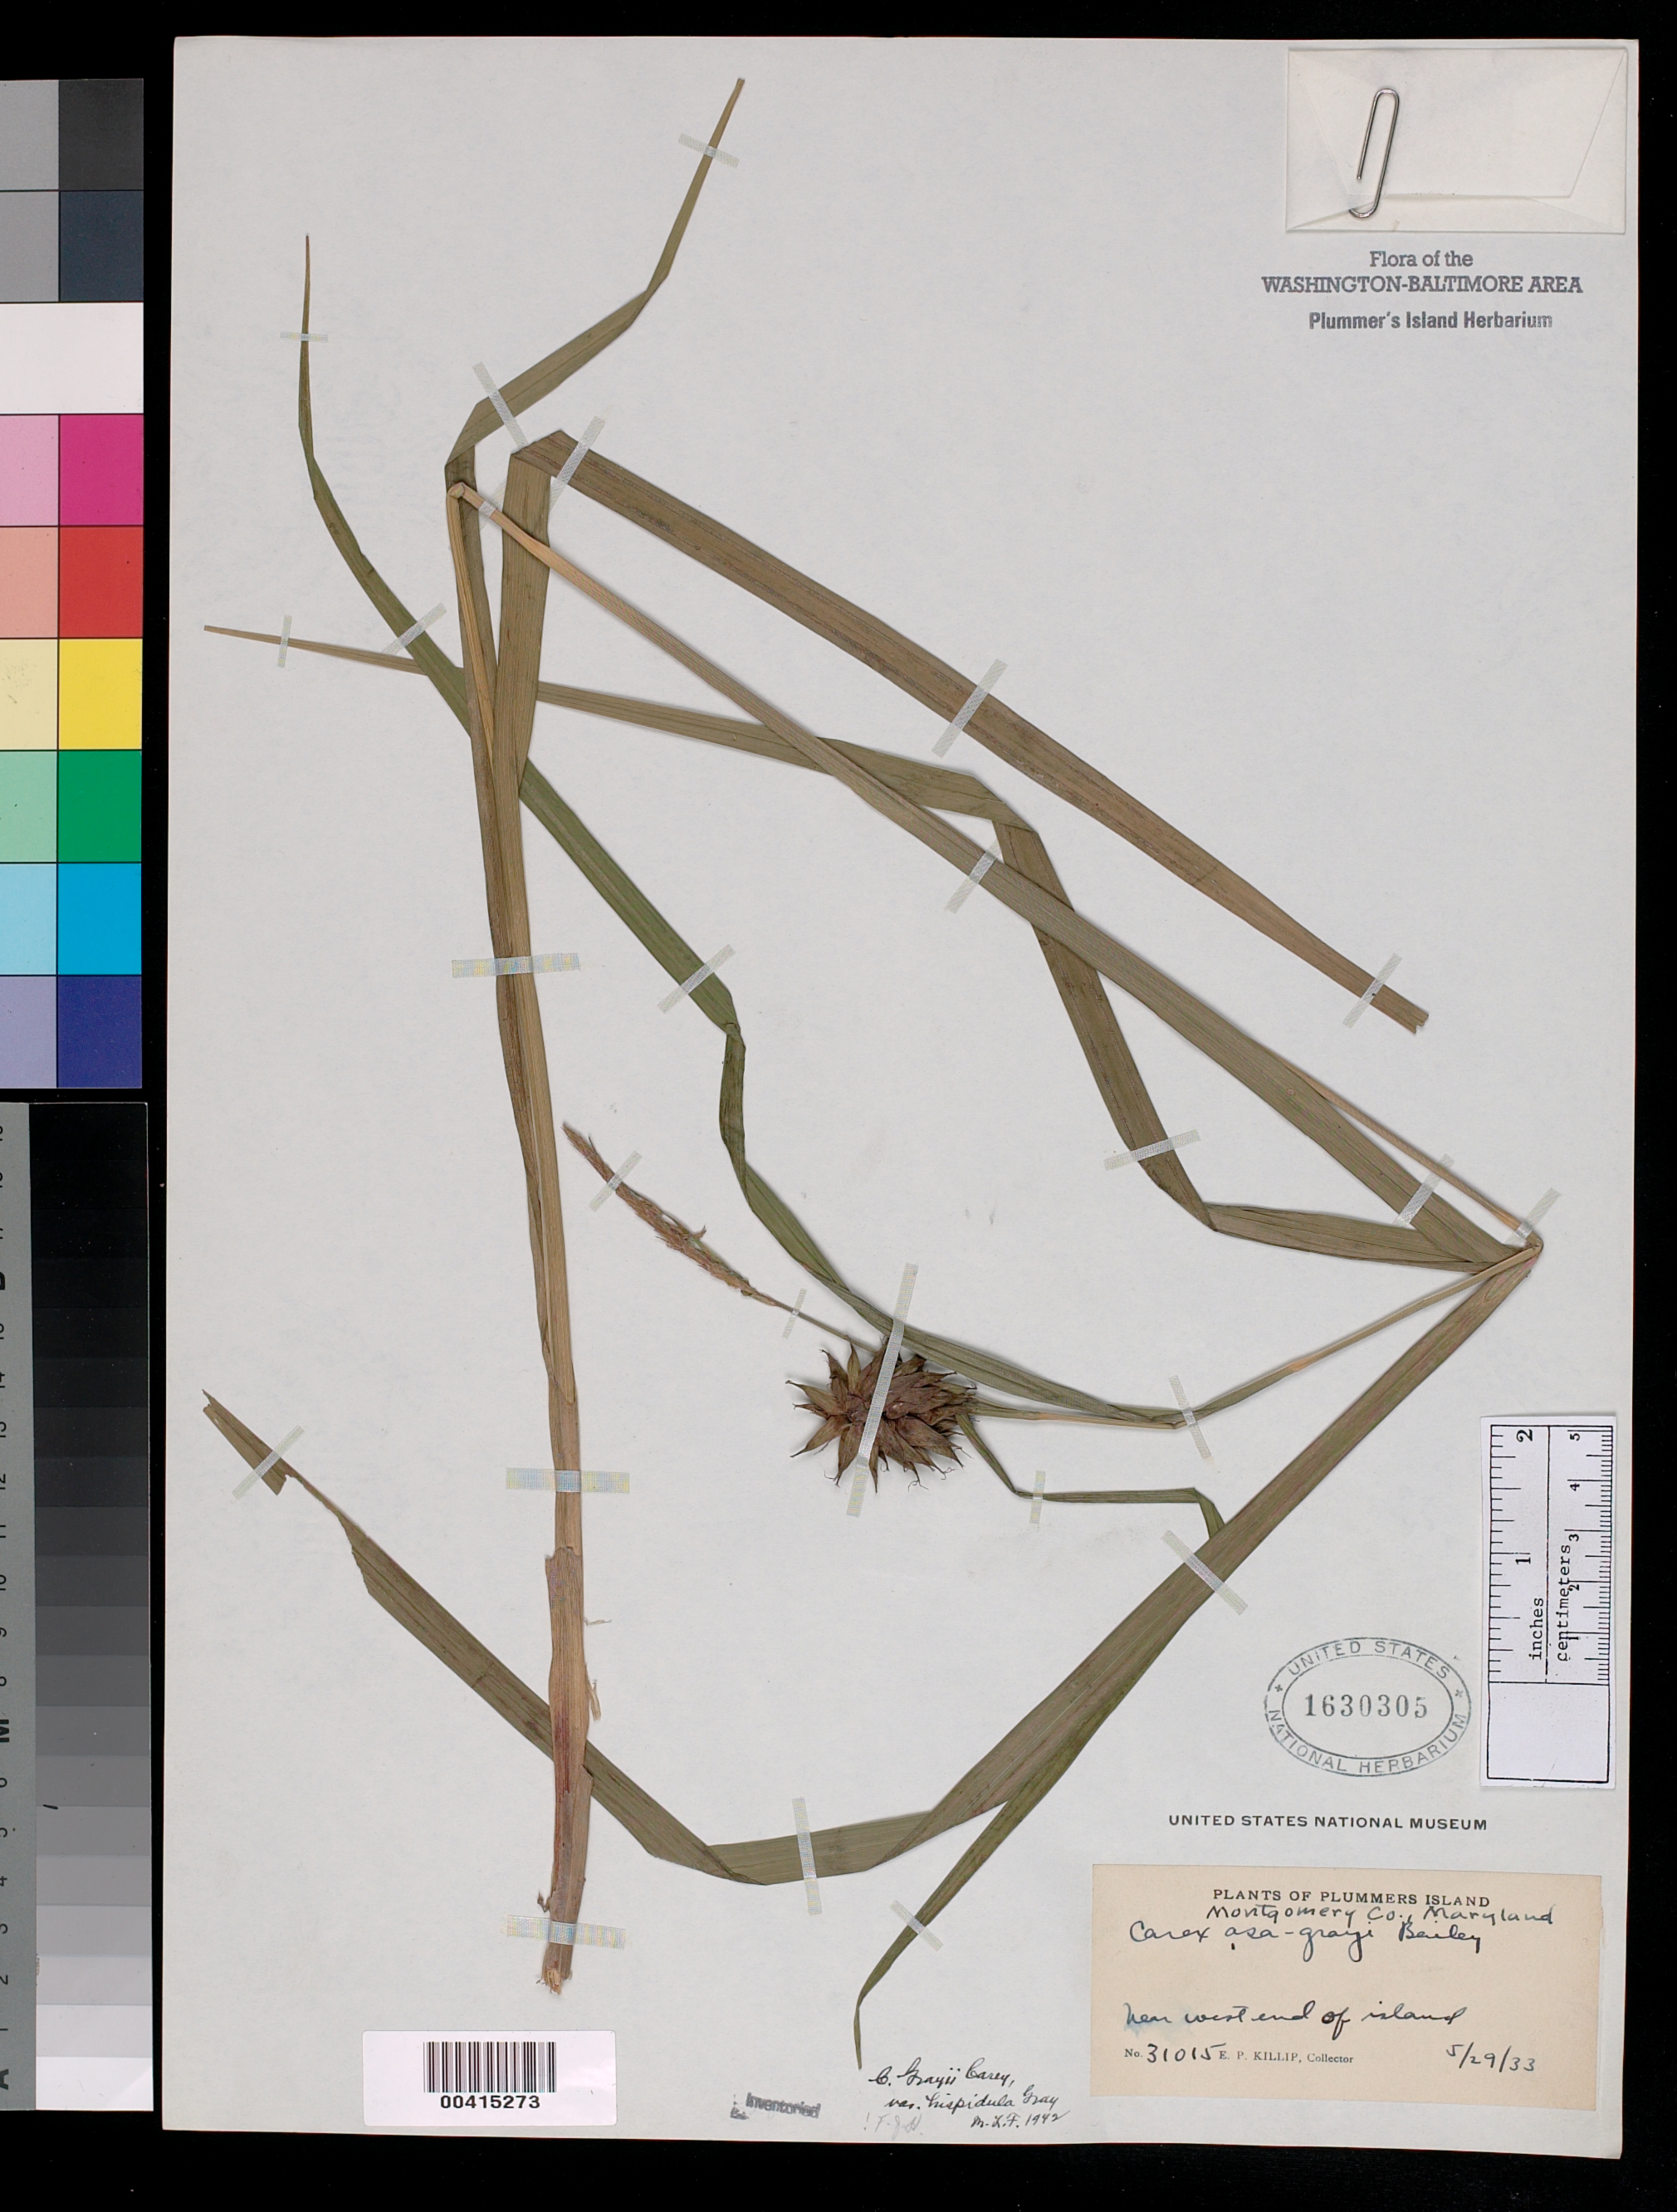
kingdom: Plantae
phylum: Tracheophyta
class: Liliopsida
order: Poales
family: Cyperaceae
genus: Carex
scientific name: Carex grayi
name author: J. Carey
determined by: Shetler, Stanwyn G., (US), NMNH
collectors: E. P. Killip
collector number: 31015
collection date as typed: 29 May 1933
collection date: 1933-05-29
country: United States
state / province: Maryland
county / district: Montgomery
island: Plummers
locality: Plummer's Island, near west end Plummers Island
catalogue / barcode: US 1630305